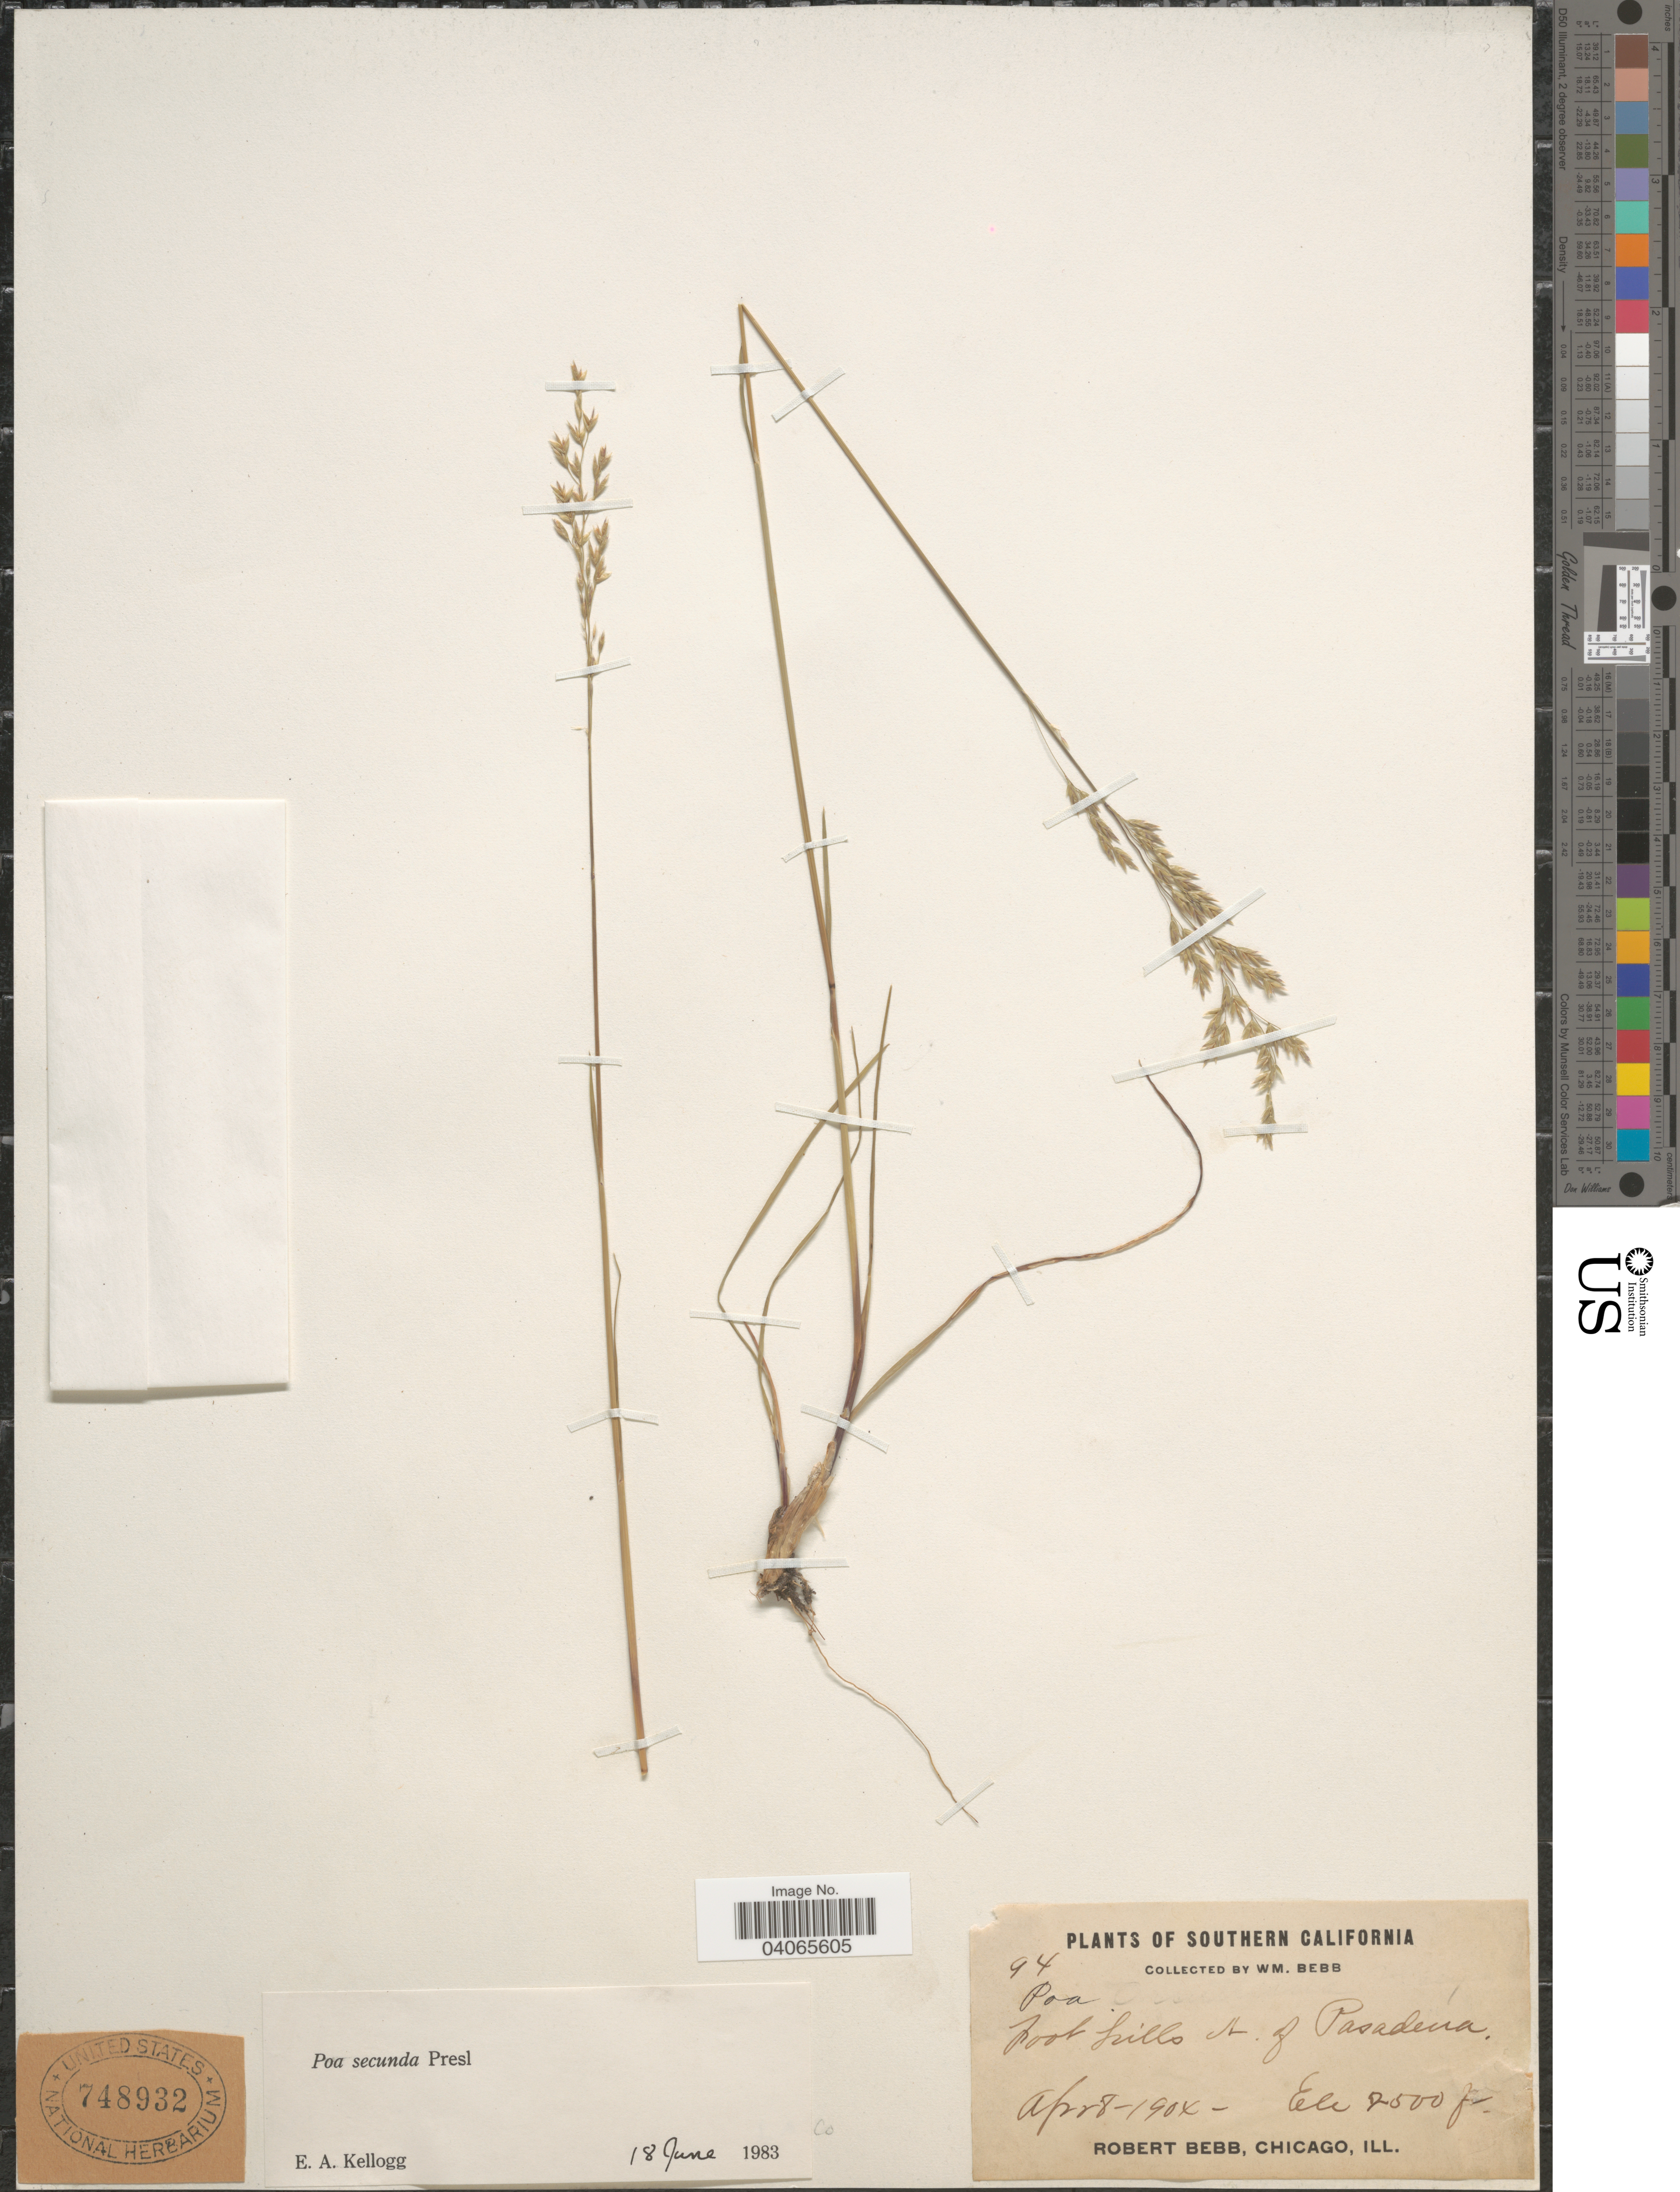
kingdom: Plantae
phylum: Tracheophyta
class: Liliopsida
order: Poales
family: Poaceae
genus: Poa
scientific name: Poa secunda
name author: J. Presl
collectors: W. Bebb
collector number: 94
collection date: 1904-04-08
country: United States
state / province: California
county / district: Los Angeles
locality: Southern California. Foot hills N. of Pasadena.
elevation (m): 2286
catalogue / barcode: US 748932